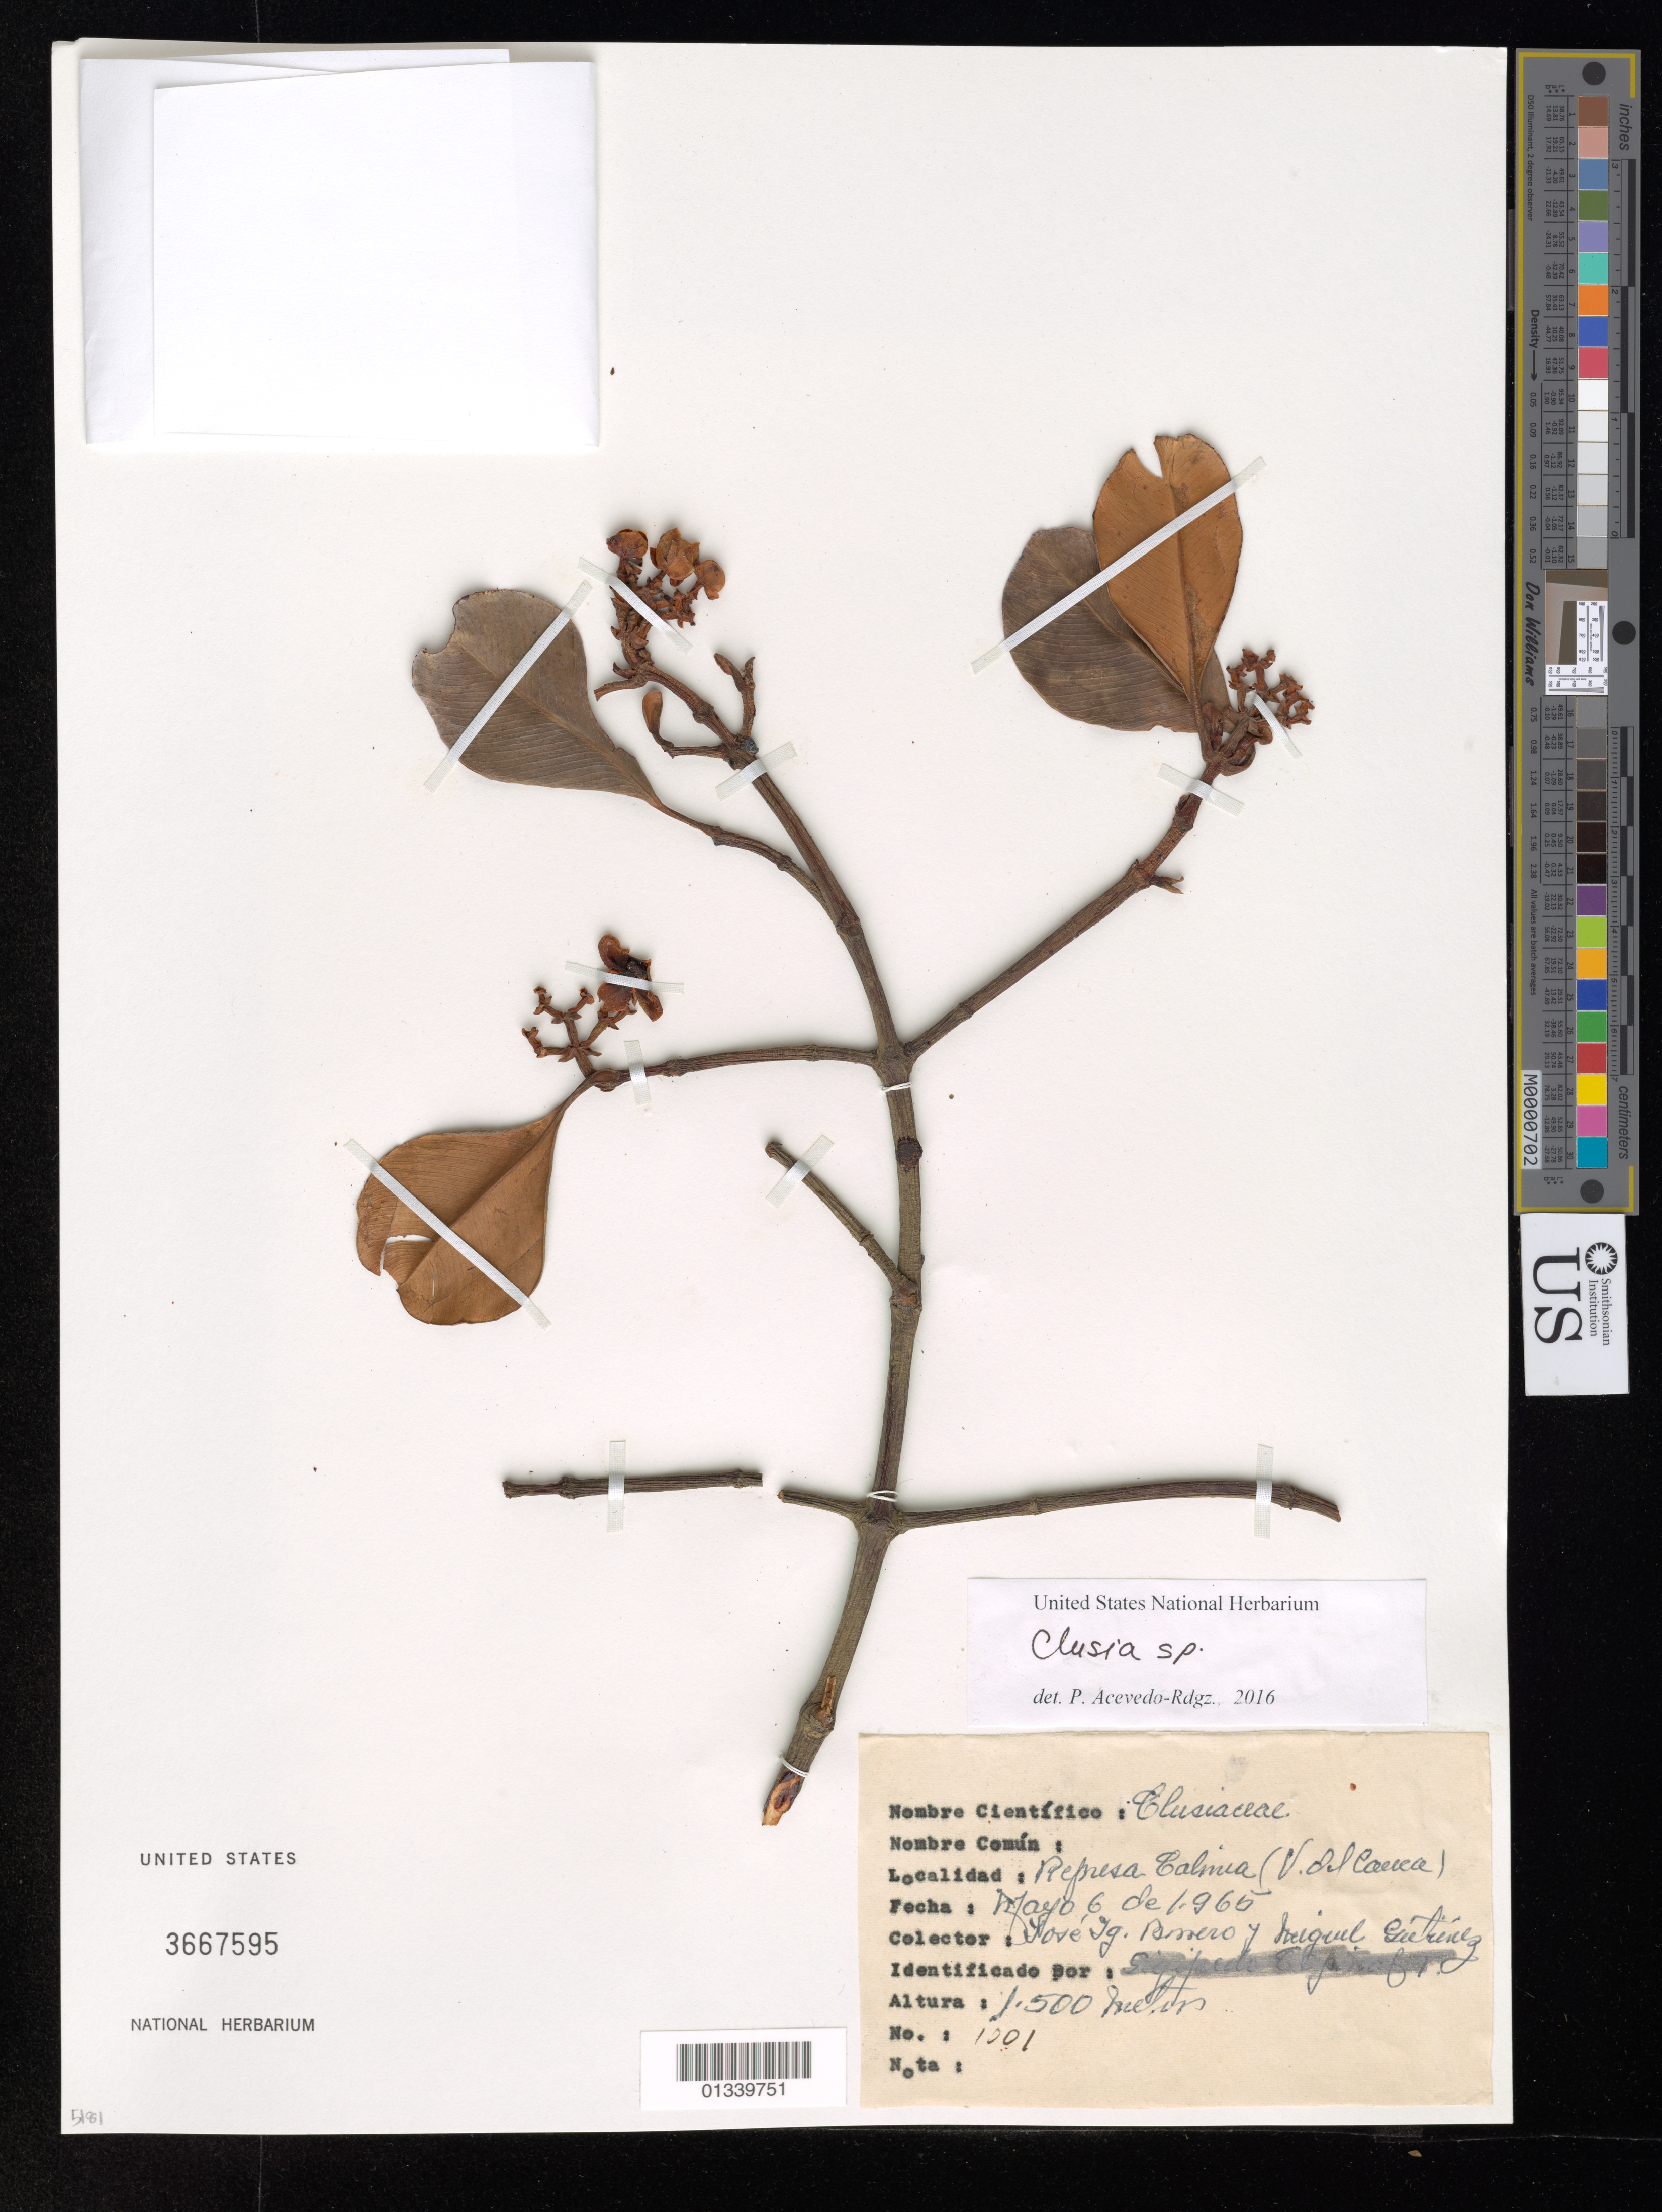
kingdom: Plantae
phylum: Tracheophyta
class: Magnoliopsida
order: Malpighiales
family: Clusiaceae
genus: Clusia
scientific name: Clusia sp.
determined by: Acevedo-Rodríguez, P., (BOT), Smithsonian Institution - National Museum of Natural History (UNITED STATES)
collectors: J. Borrero & M. Gutierrez A.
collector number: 1001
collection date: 1965-05-06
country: Colombia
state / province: Valle del Cauca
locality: Represa Calima (V. del Cauca).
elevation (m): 1500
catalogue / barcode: US 3667595